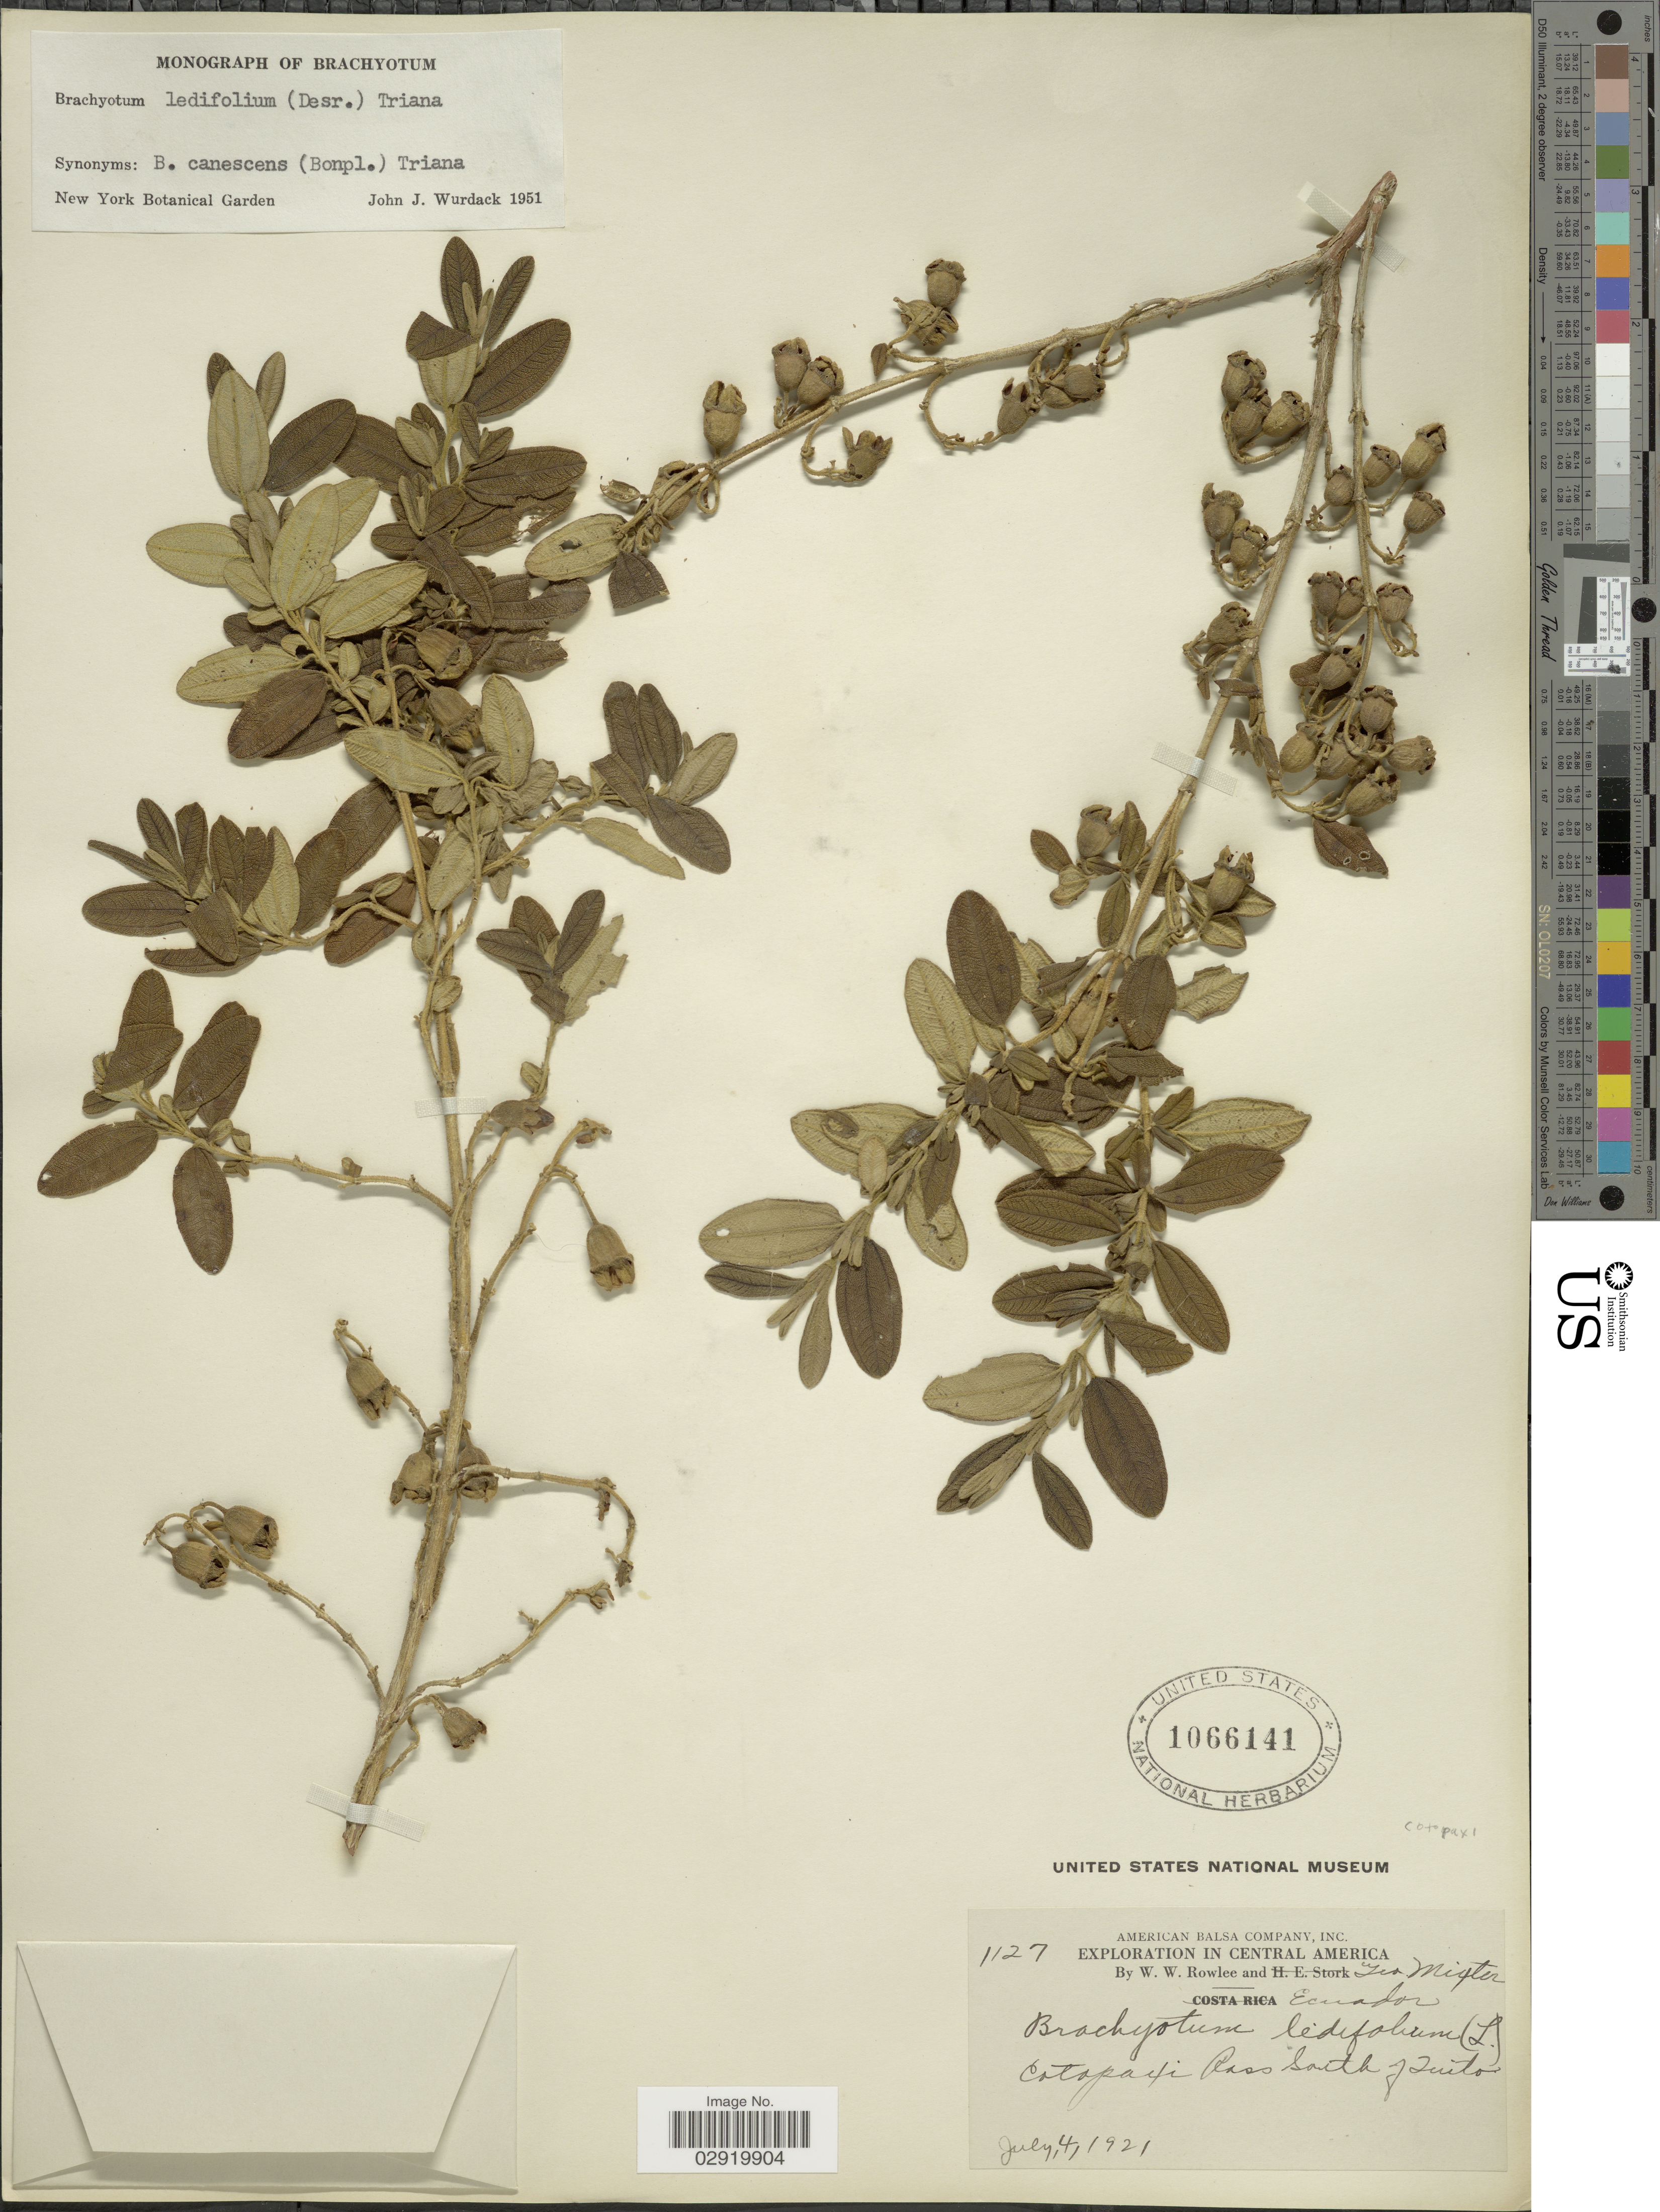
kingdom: Plantae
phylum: Tracheophyta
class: Magnoliopsida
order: Myrtales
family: Melastomataceae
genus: Brachyotum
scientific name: Brachyotum ledifolium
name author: (Desr.) Triana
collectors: W. W. Rowlee & G. Mixter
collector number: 1127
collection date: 1921-07-04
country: Ecuador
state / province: Cotopaxi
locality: Pass South of Quito.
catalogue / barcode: US 1066141